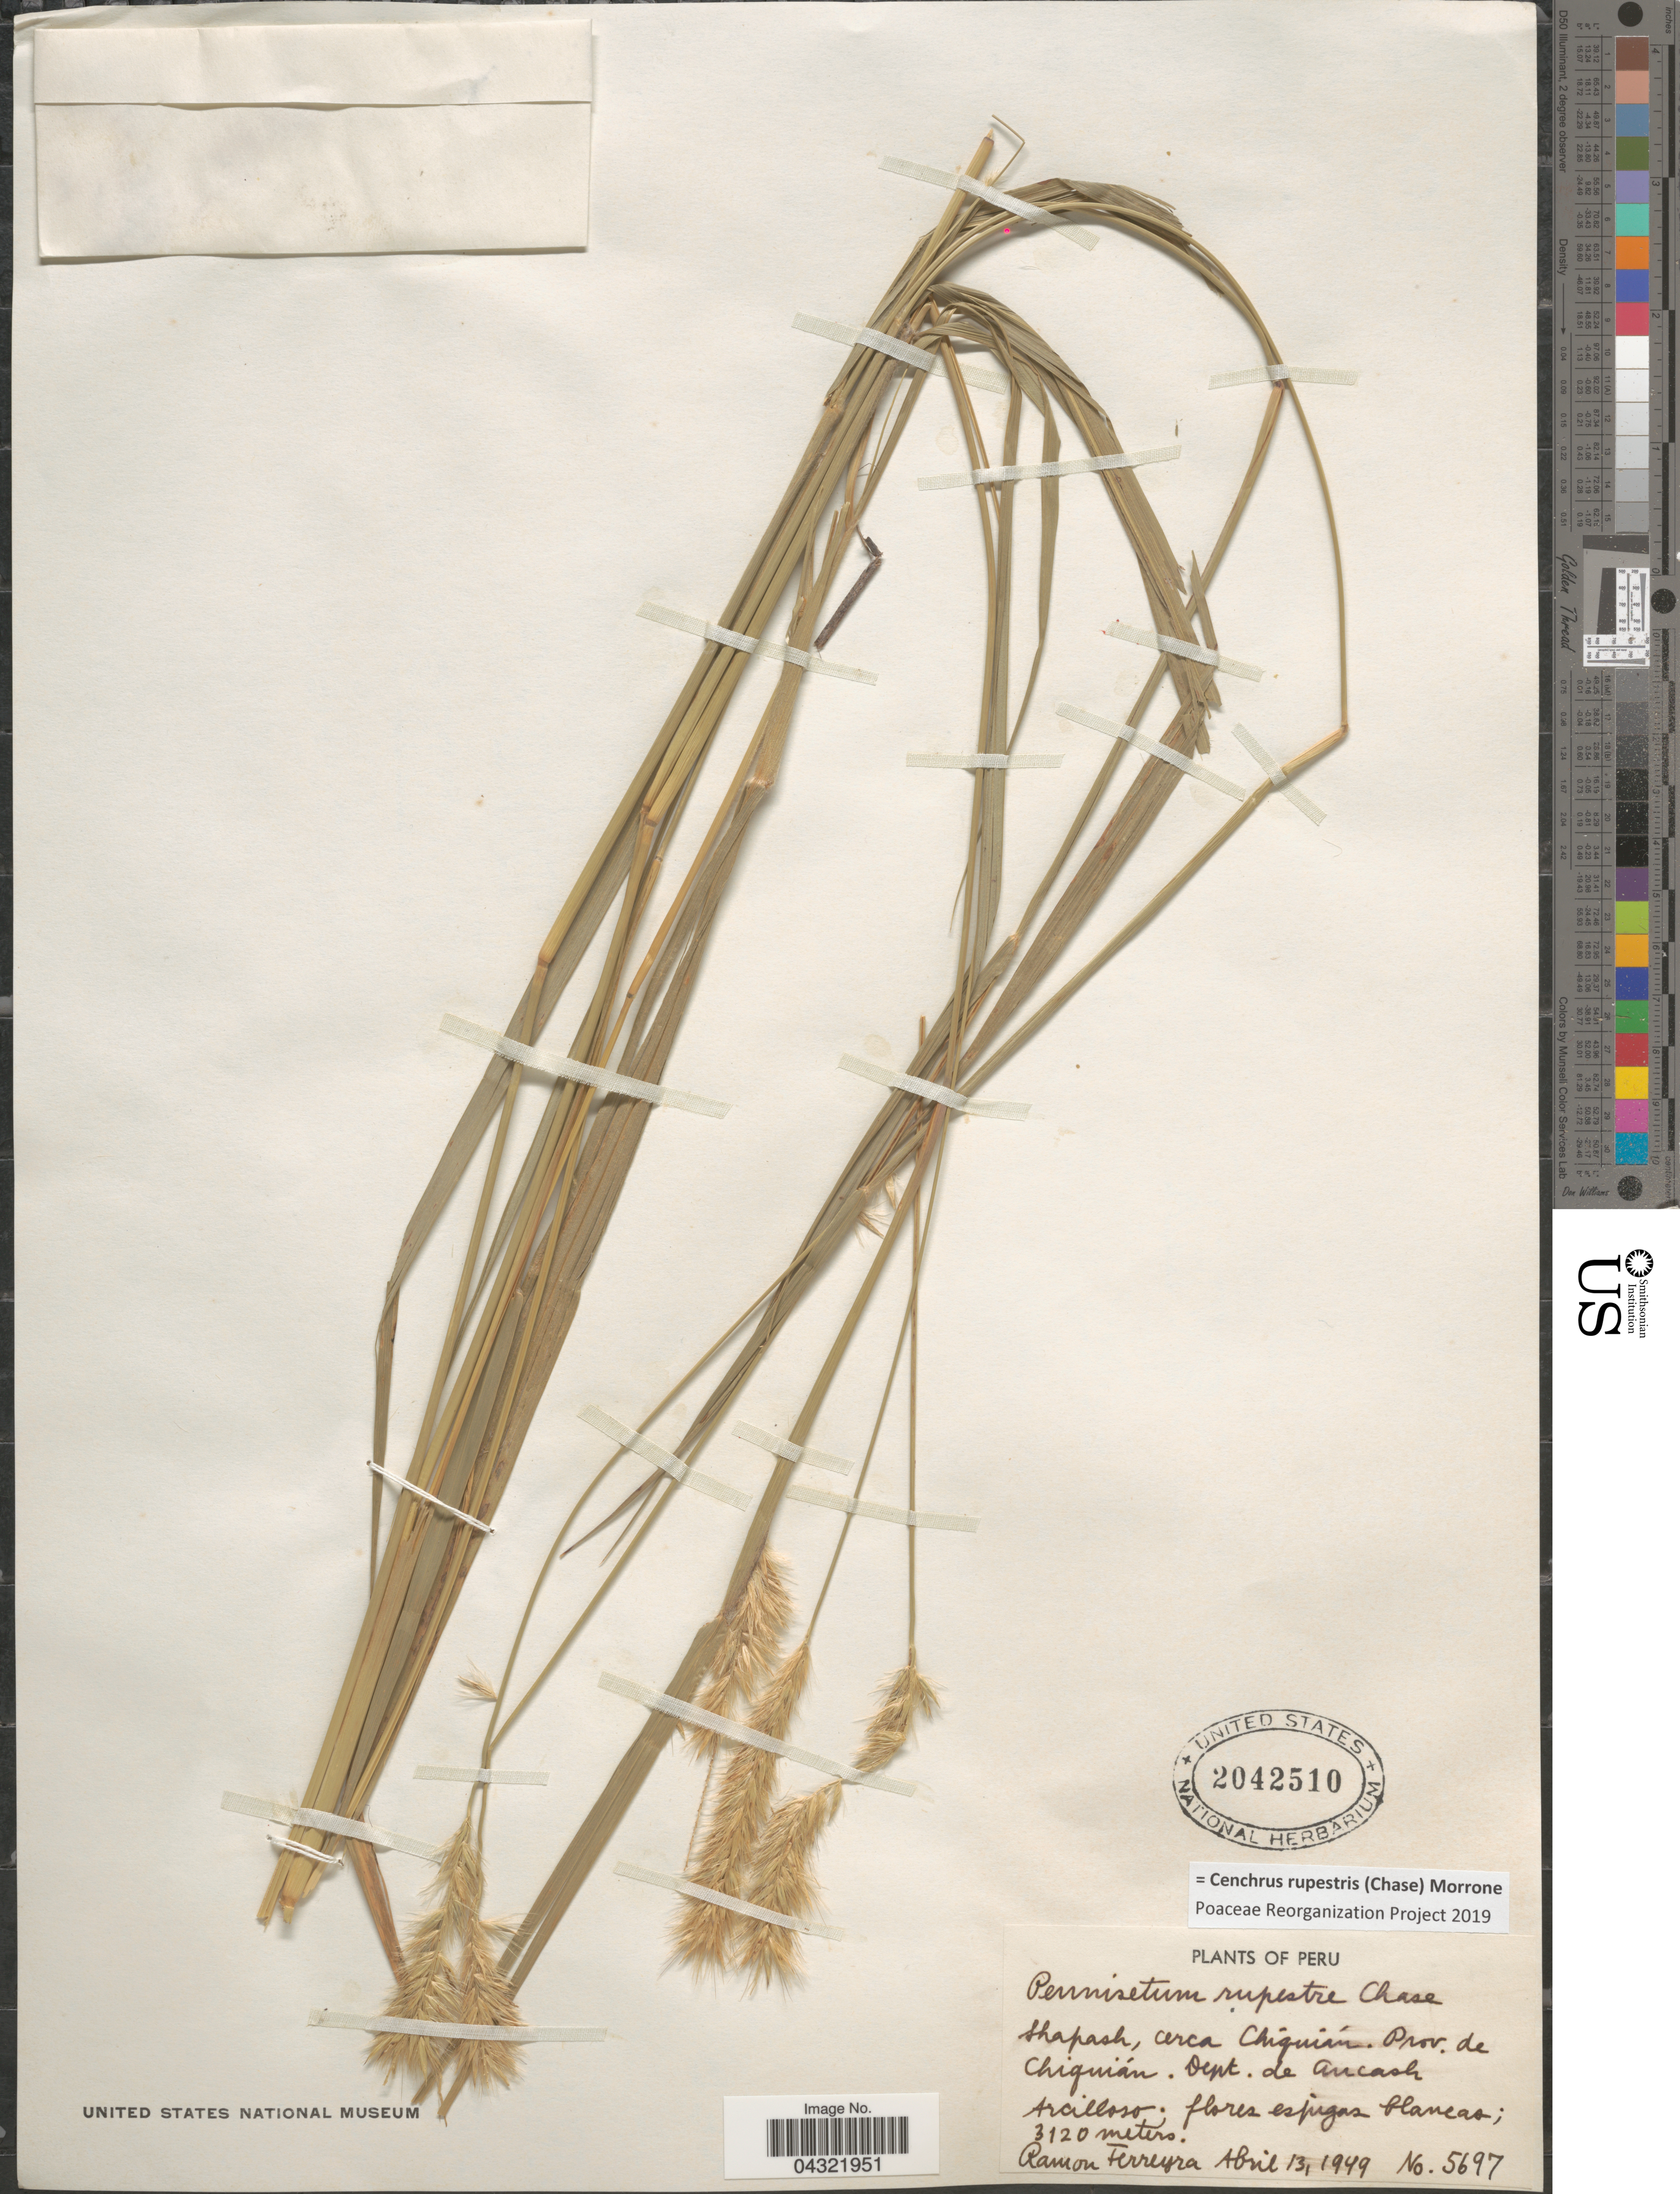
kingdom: Plantae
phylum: Tracheophyta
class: Liliopsida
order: Poales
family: Poaceae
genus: Cenchrus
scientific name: Cenchrus rupestris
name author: (Chase) Morrone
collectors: R. A. Ferreyra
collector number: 5697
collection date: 1949-04-13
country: Peru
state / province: Ancash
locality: Shapash, cerca Chiquián. Prov. de Chiquián. Dept. de Ancash.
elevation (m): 3120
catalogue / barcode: US 2042510